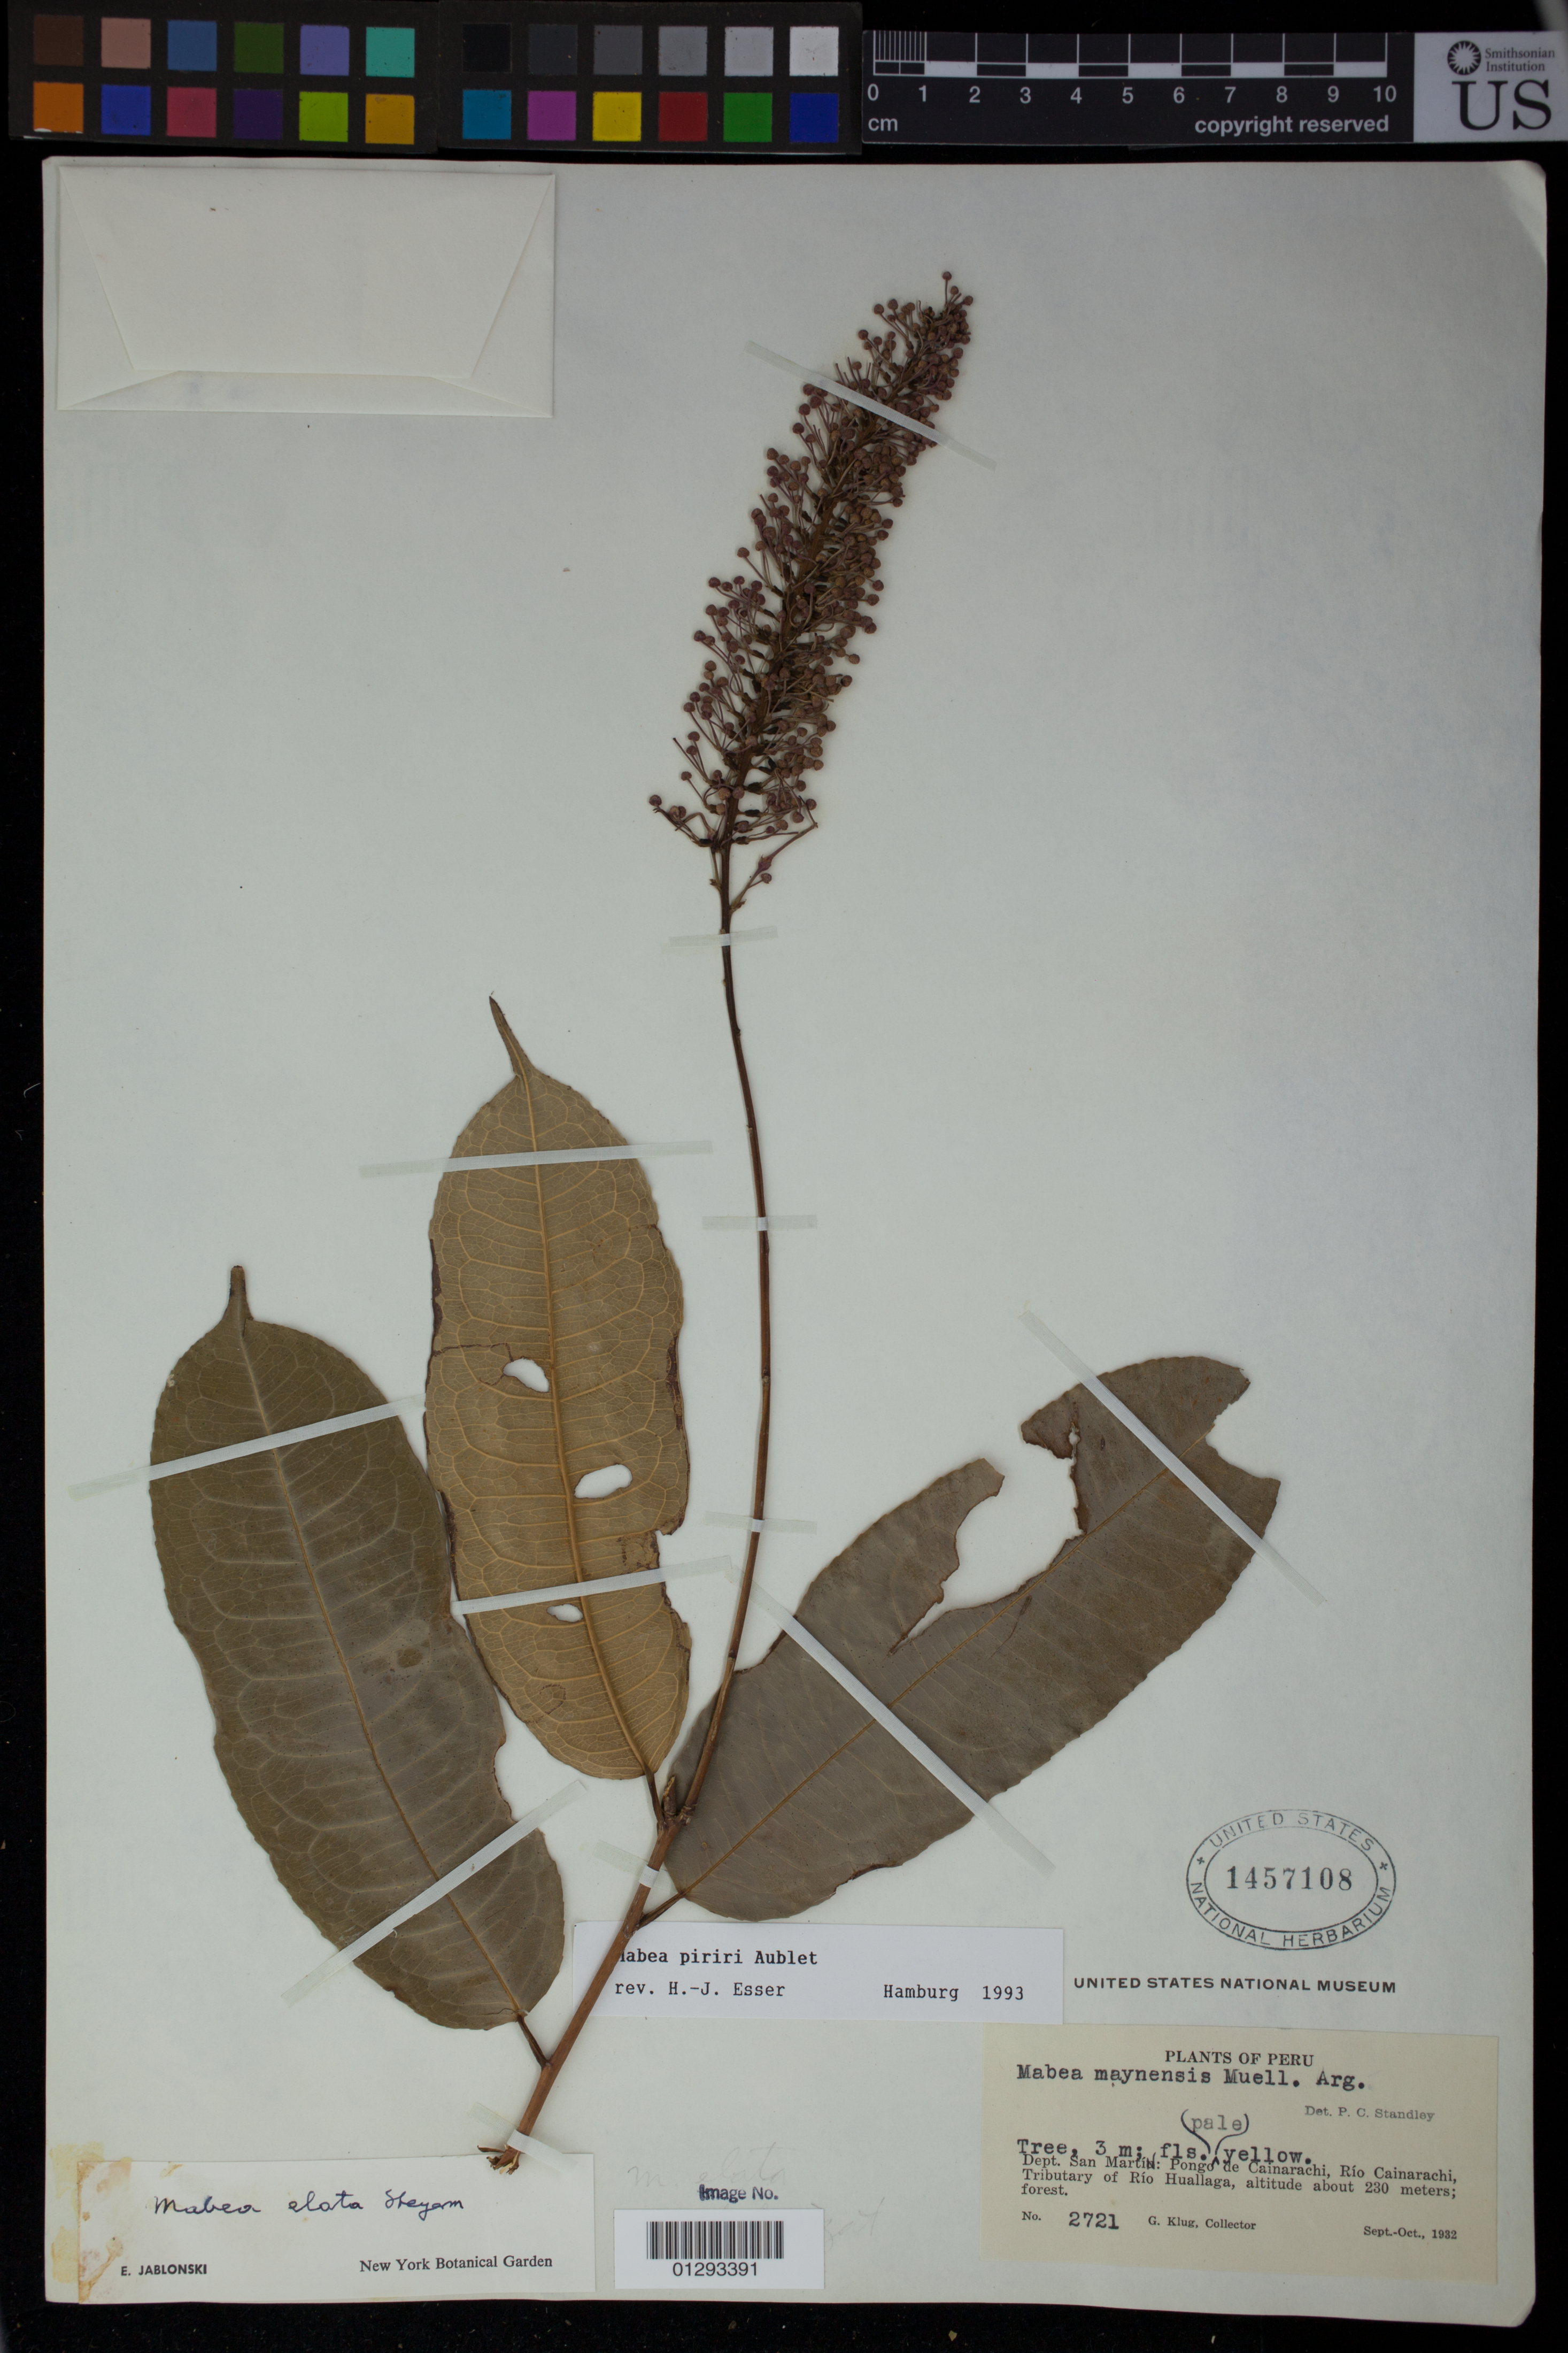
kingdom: Plantae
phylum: Tracheophyta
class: Magnoliopsida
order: Malpighiales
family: Euphorbiaceae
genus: Mabea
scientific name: Mabea piriri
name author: Aubl.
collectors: G. Klug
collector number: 2721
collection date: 1932-09/1932-10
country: Peru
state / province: San Martín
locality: Pongo de Cainarachi, Rio Cainarachi, Tributary of Rio Huallaga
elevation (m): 230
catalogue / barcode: US 1457108